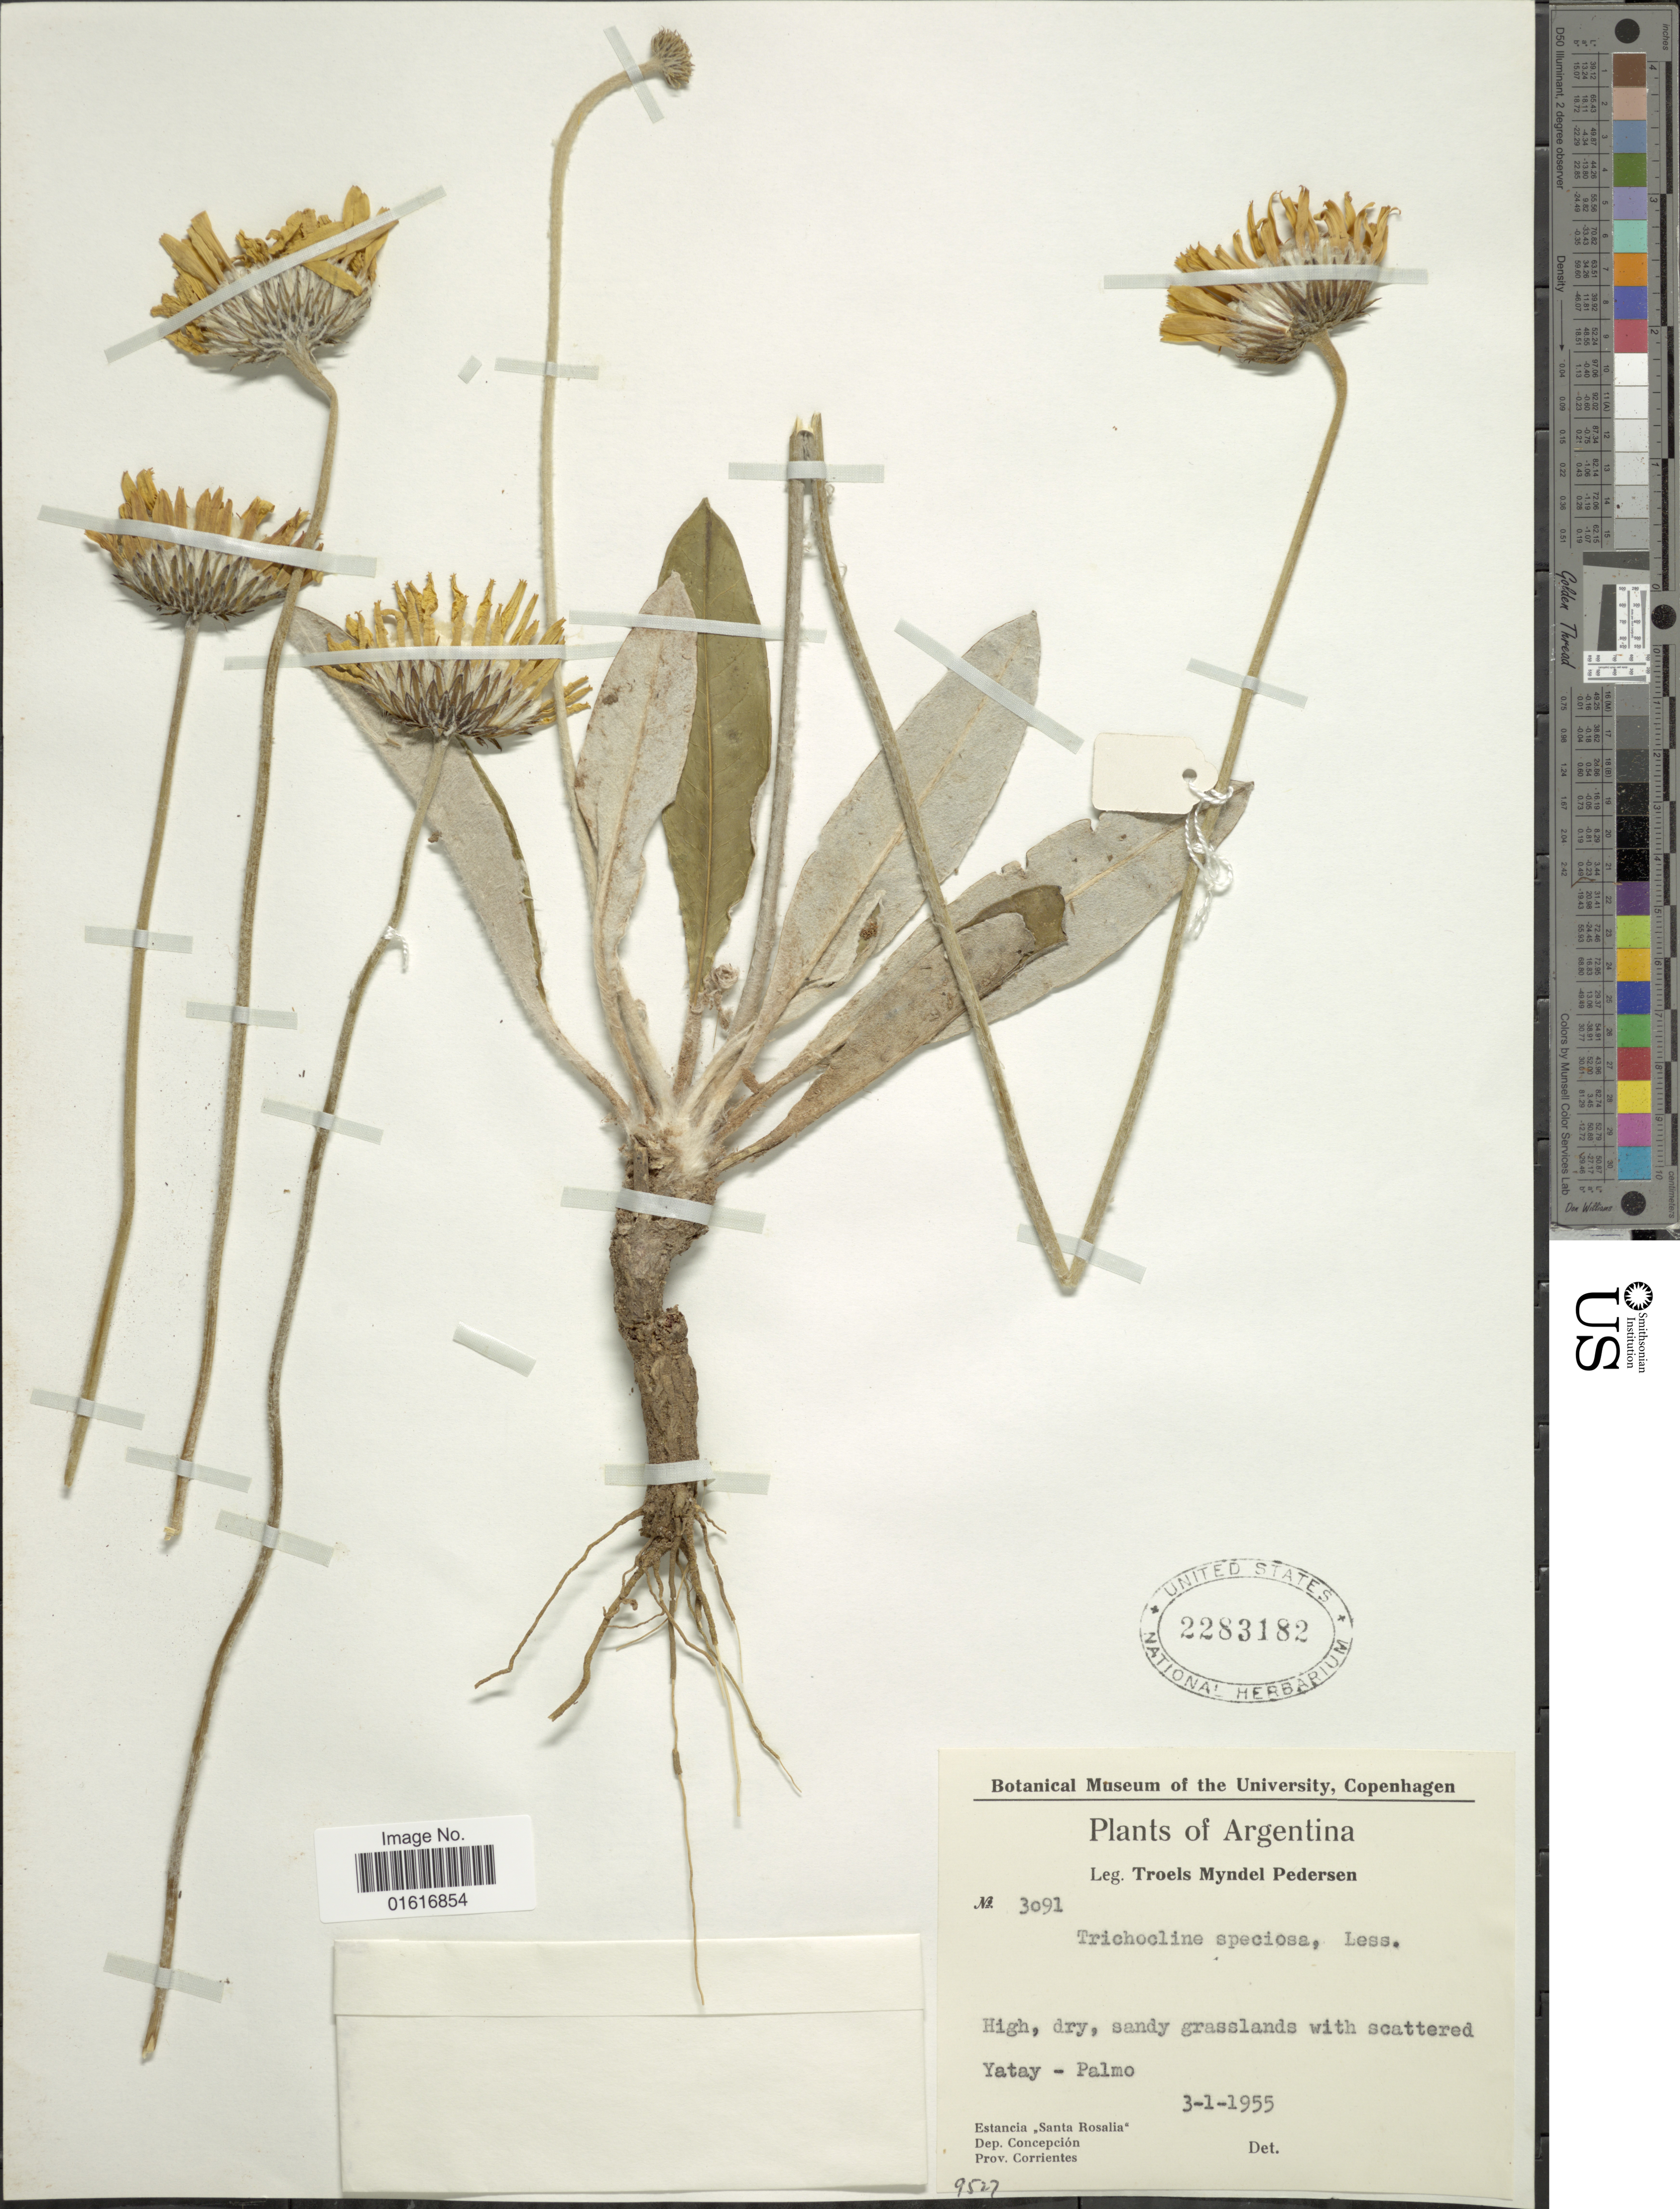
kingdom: Plantae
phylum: Tracheophyta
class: Magnoliopsida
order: Asterales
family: Asteraceae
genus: Onoseris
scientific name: Onoseris speciosa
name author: Kunth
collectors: T. Pederson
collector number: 3091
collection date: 1955-01-03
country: Argentina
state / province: Corrientes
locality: Yatay - Palmo, Estancia "Santa Rosalia" , Dep. Concepcion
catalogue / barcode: US 2283182